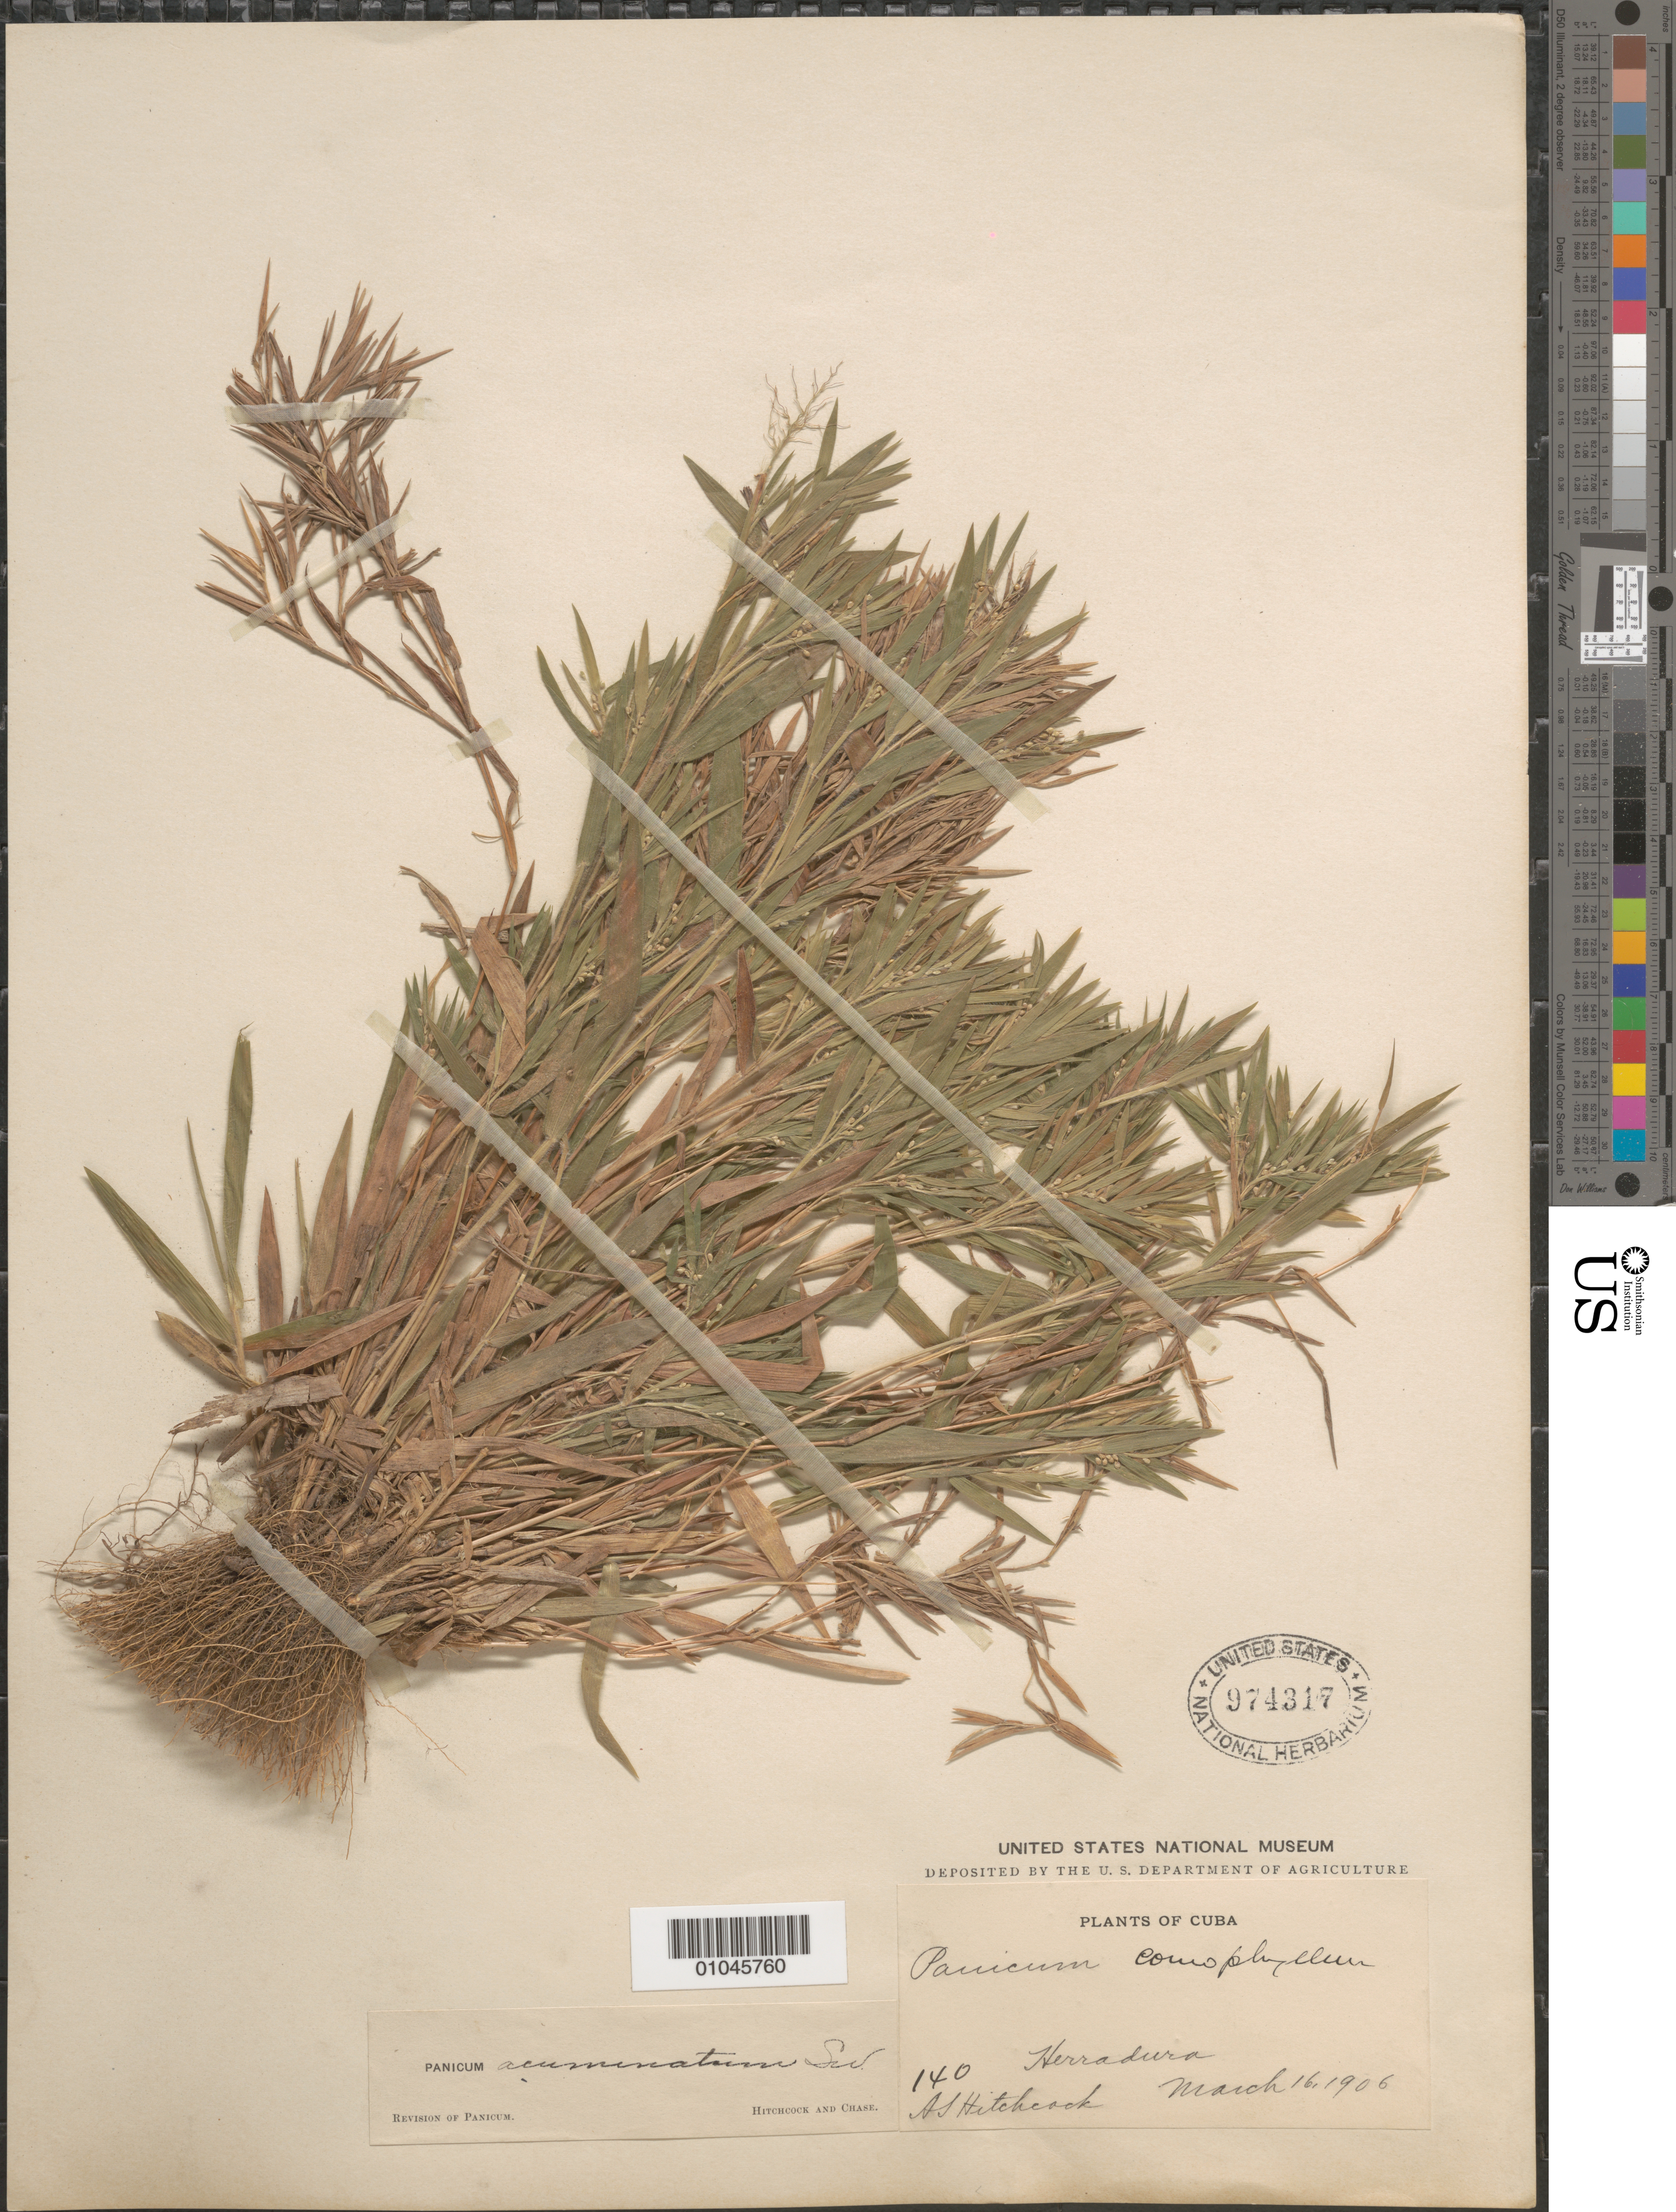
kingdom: Plantae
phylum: Tracheophyta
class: Liliopsida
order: Poales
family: Poaceae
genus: Panicum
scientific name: Panicum acuminatum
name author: Sw.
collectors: A. S. Hitchcock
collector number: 140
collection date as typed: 16 Mar 1906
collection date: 1906-03-16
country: Cuba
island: Cuba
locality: Herradura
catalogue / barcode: US 974317